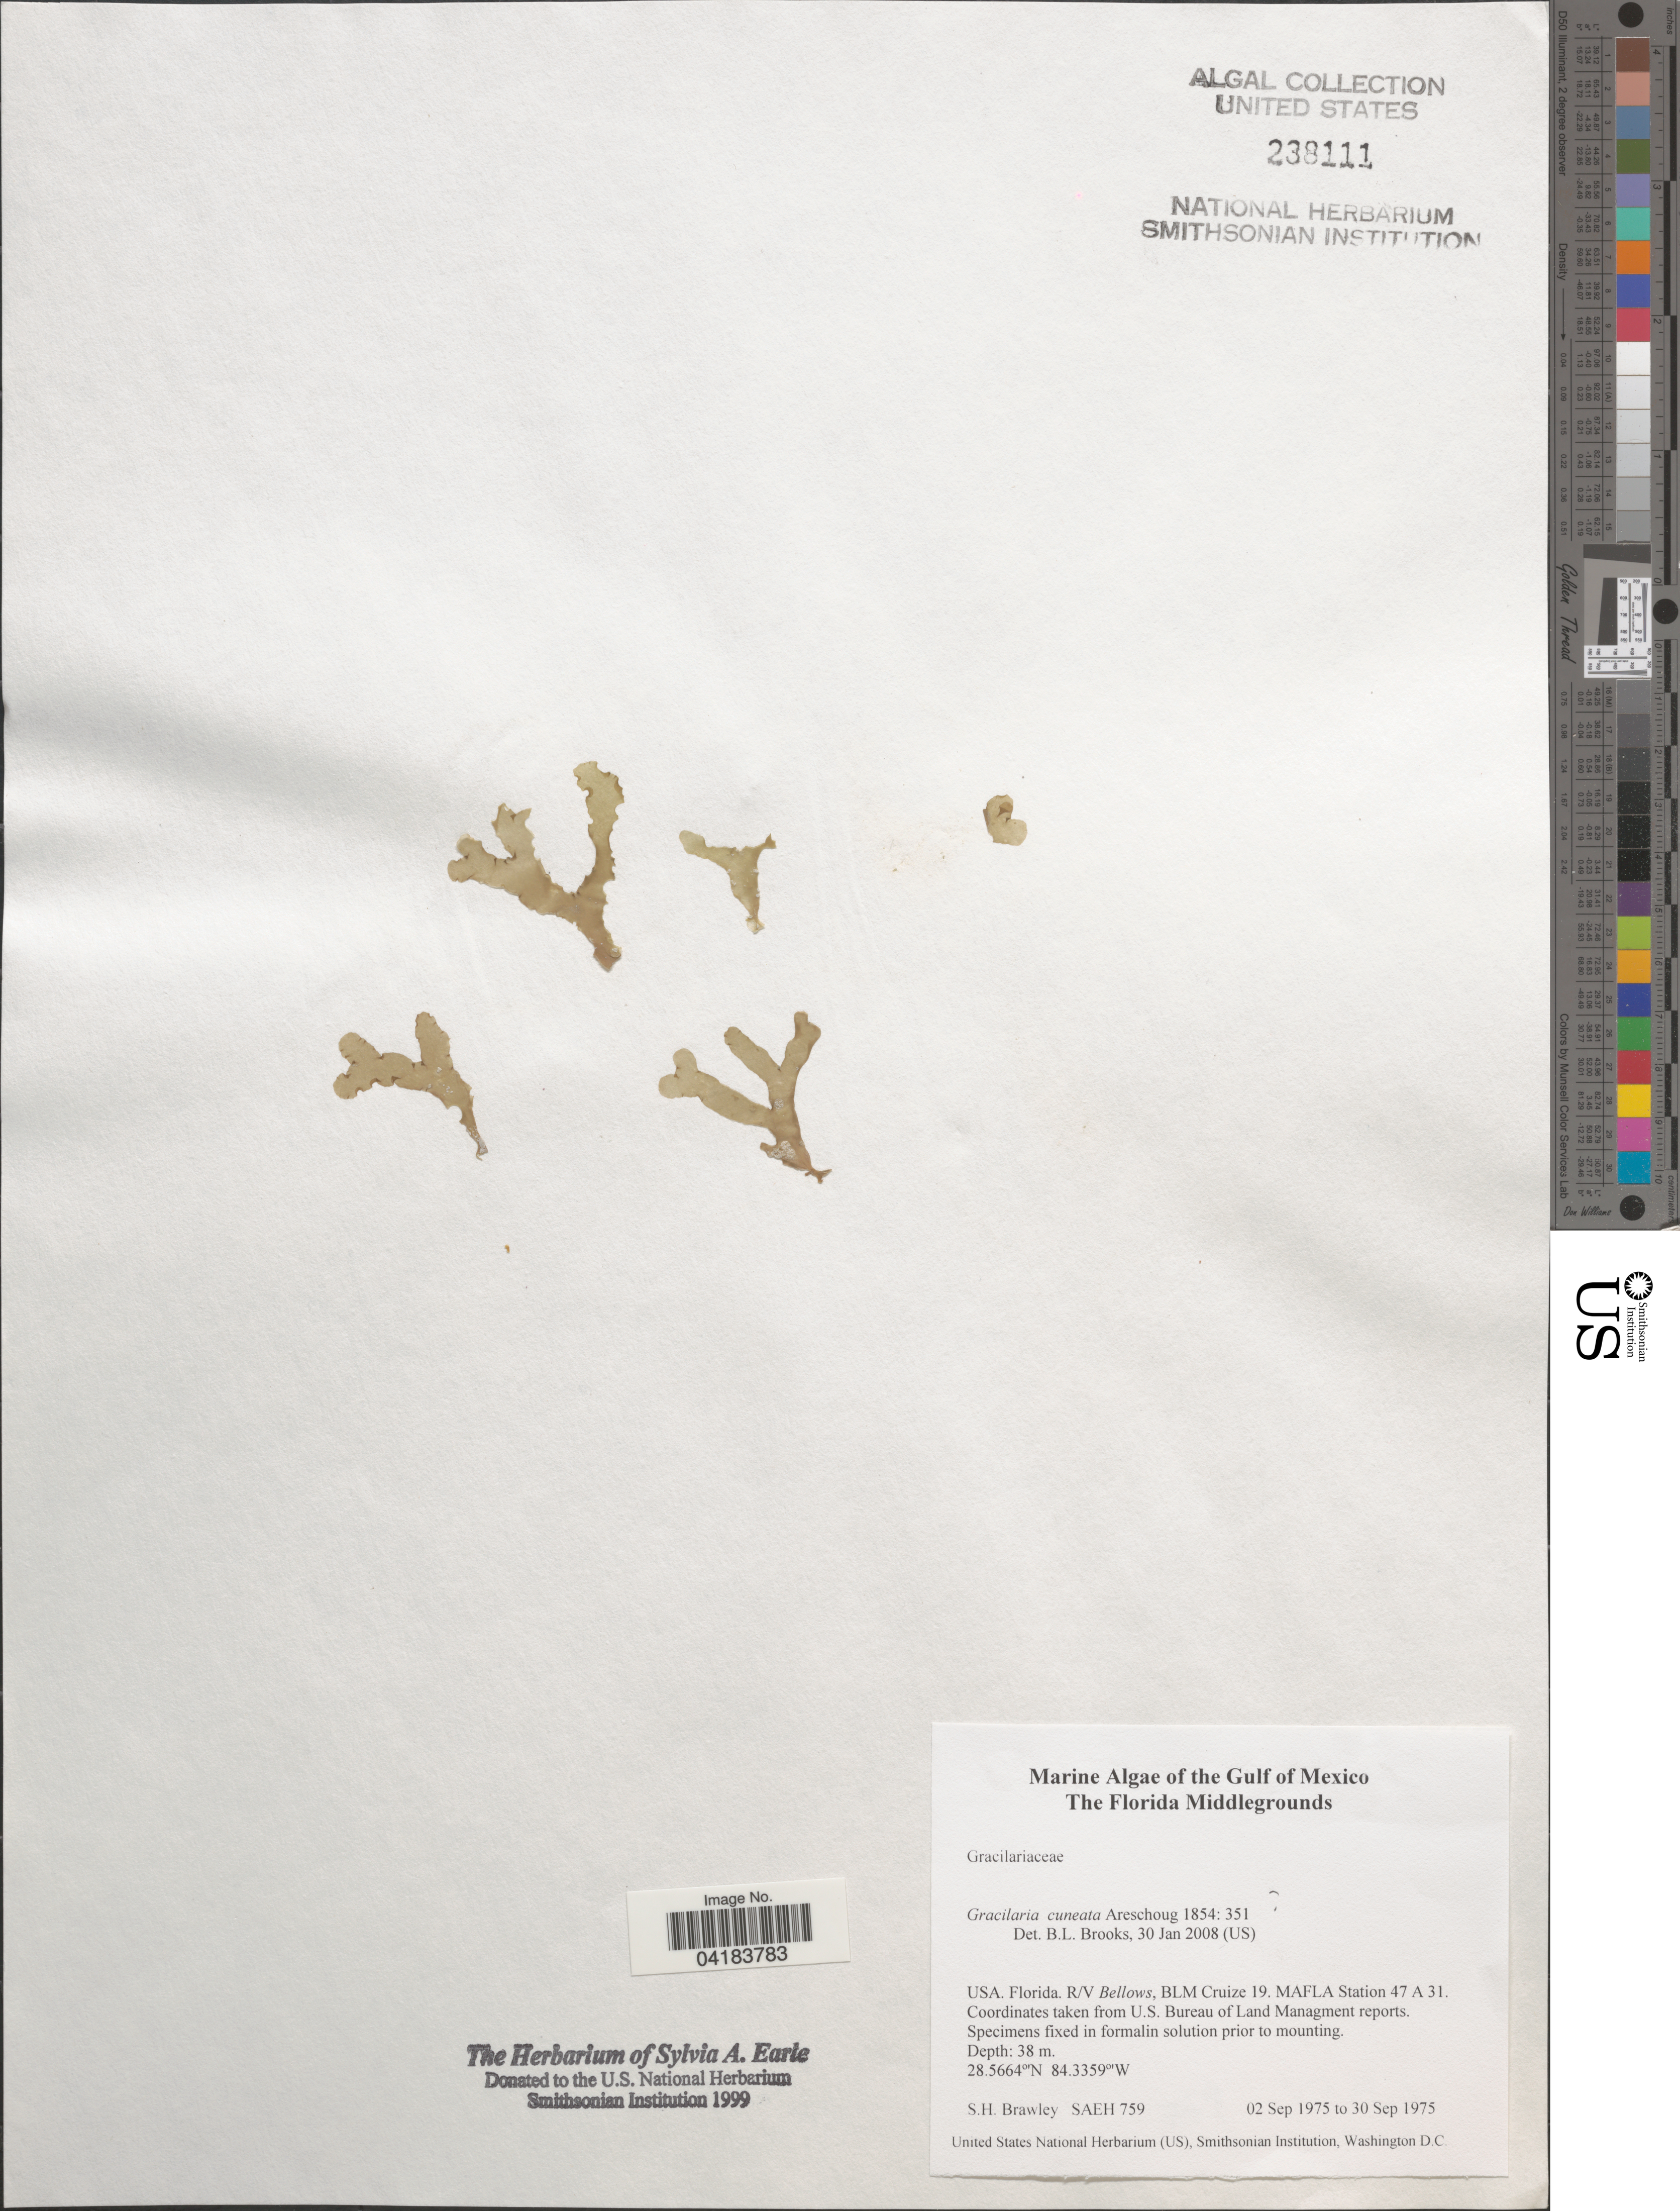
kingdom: Plantae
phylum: Rhodophyta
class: Florideophyceae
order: Gracilariales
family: Gracilariaceae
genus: Gracilaria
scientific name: Gracilaria cuneata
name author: Aresch.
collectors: S. Brawley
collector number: SAEH759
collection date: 1975-09-02/1975-09-30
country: United States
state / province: Florida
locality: Gulf of Mexico. The Florida Middlegrounds. R/V Bellows, BLM Cruize 19. MAFLA Station 47 A 31.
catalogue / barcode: US 238111